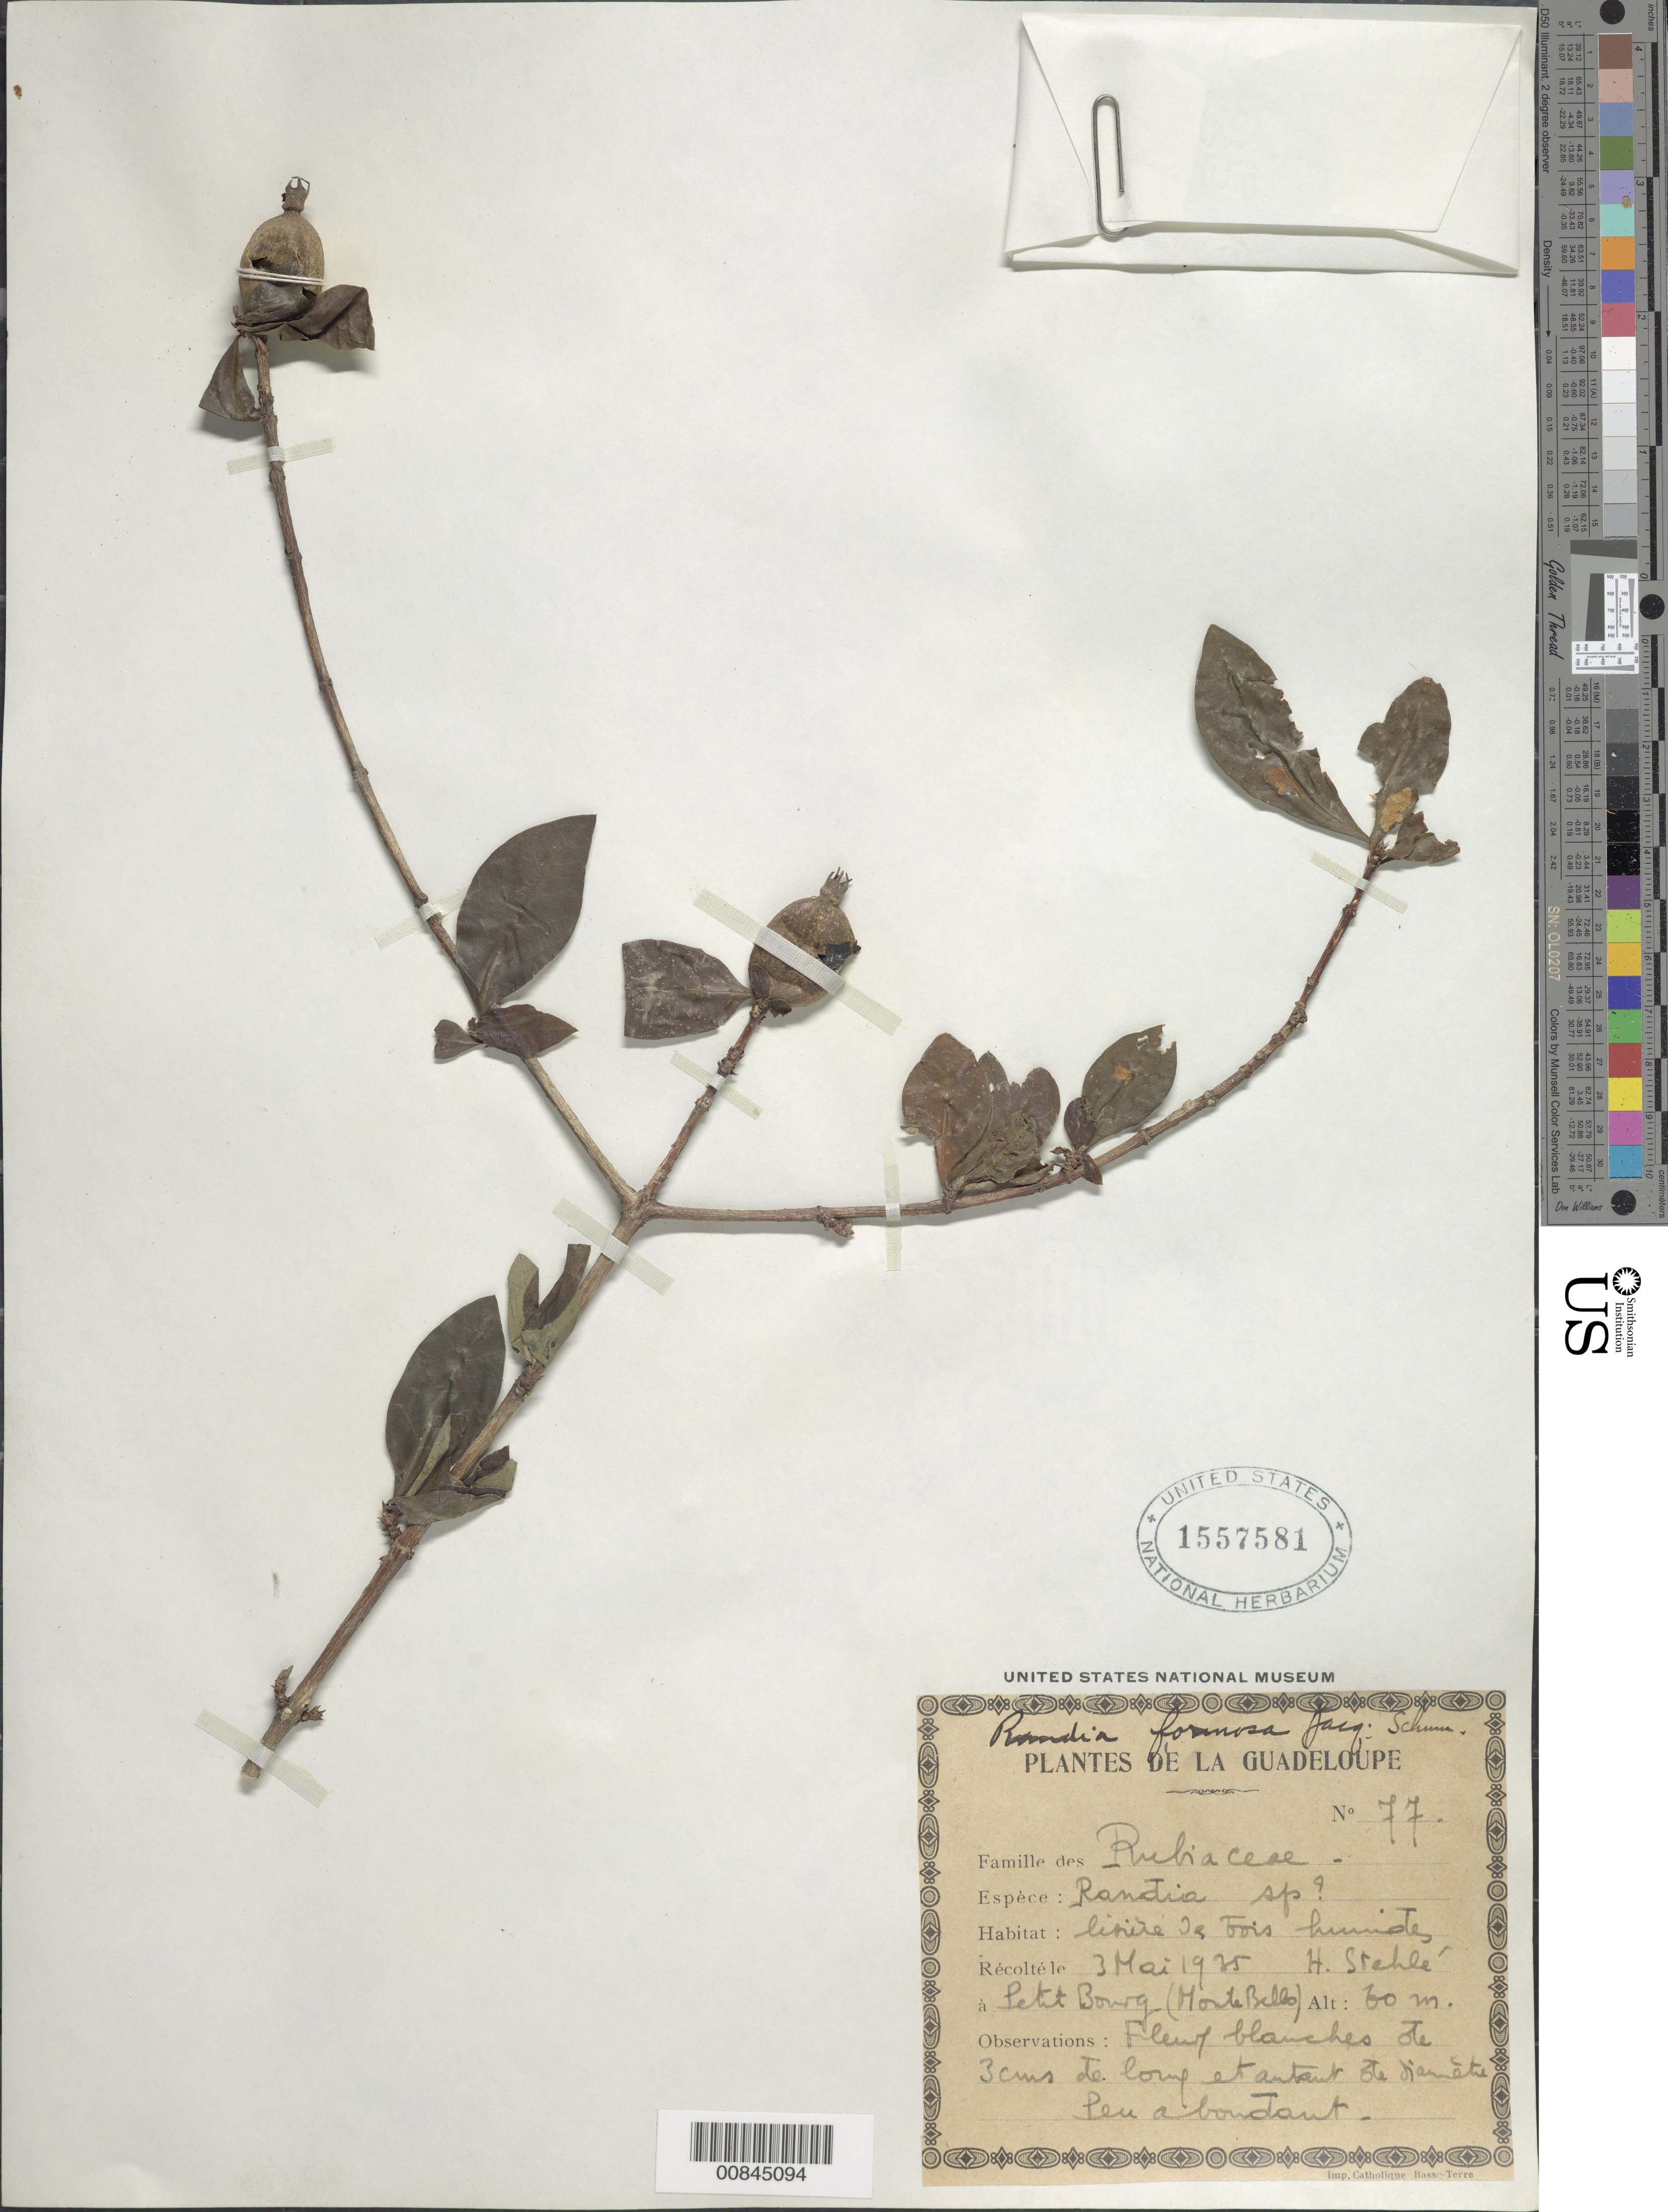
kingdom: Plantae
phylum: Tracheophyta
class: Magnoliopsida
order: Gentianales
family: Rubiaceae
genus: Rosenbergiodendron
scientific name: Rosenbergiodendron formosum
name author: (Jacq.) Fagerl.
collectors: H. Stehlé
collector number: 77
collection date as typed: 03 May 1935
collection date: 1935-05-03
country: Guadeloupe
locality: Petit Bourg (Monte Bello)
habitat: Lisiére la bois humides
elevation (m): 60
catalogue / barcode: US 1557581